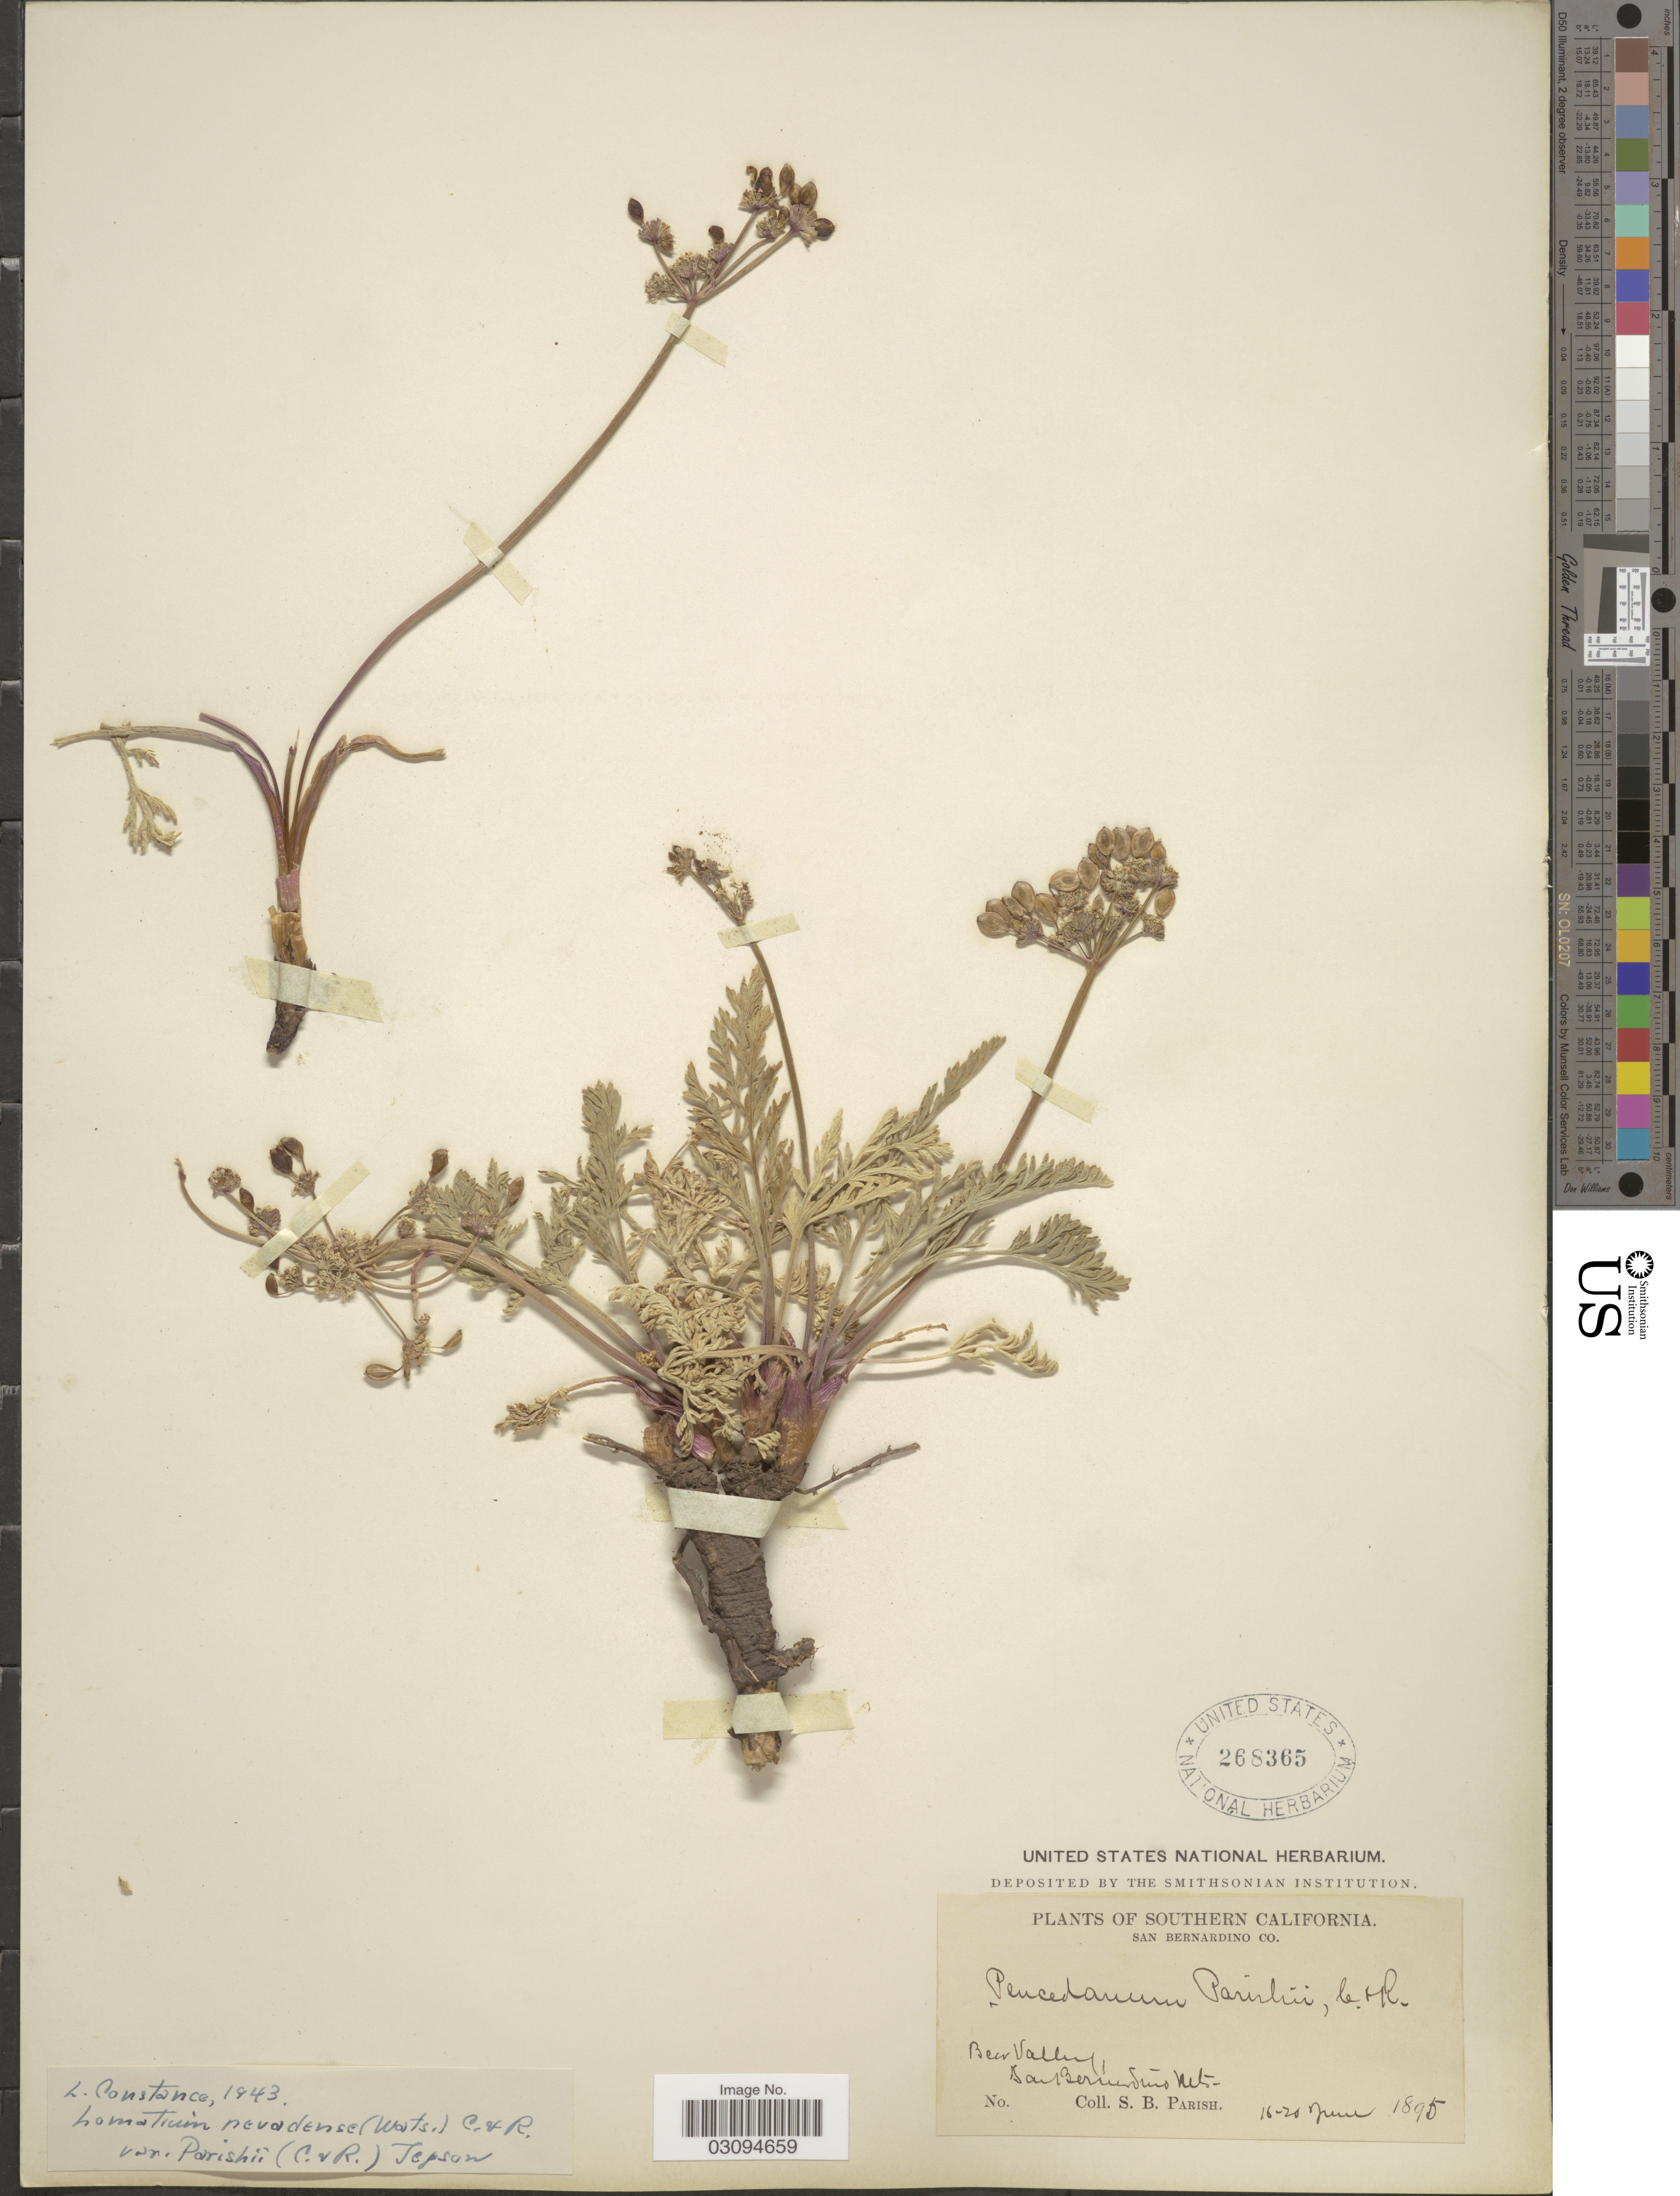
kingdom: Plantae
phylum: Tracheophyta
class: Magnoliopsida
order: Apiales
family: Apiaceae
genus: Lomatium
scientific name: Lomatium nevadense var. parishii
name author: (J.M. Coult. & Rose) Jeps.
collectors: S. B. Parish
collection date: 1895-06-16/1895-06-20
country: United States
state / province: California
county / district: San Bernardino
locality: Southern California. San Bernardino Co. Bear Valley, San Bernardino Mts.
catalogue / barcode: US 268365